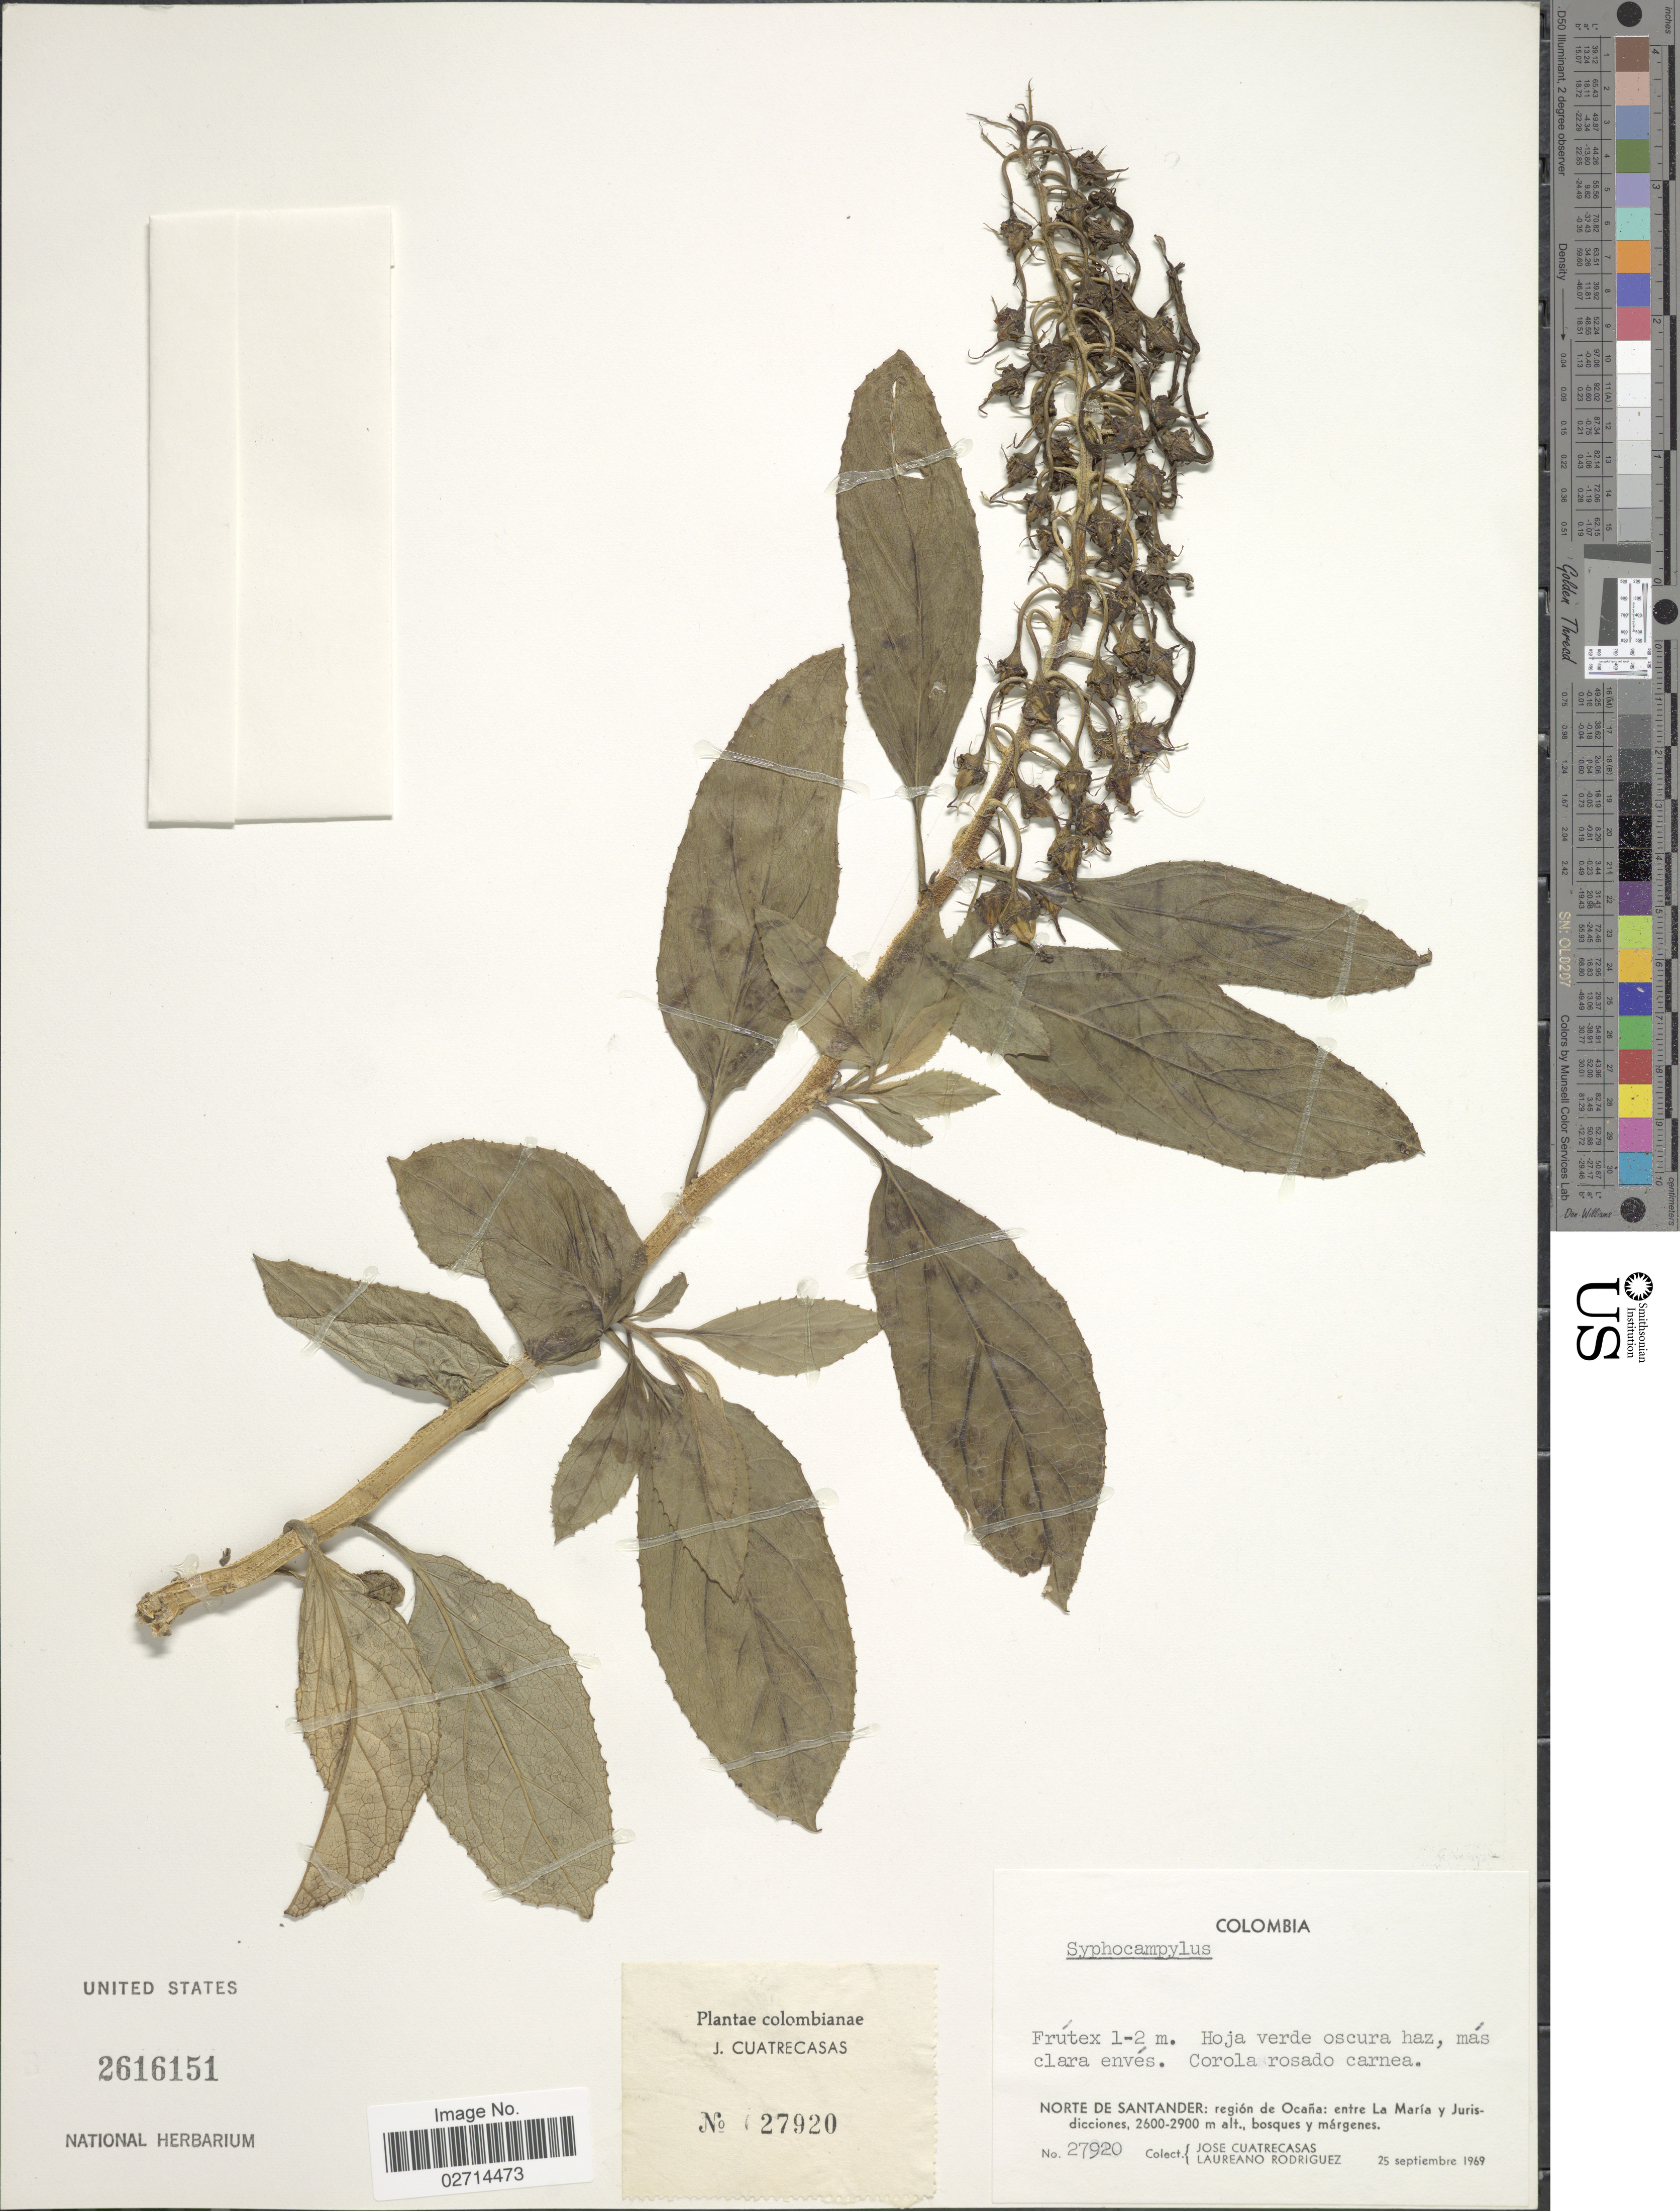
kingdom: Plantae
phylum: Tracheophyta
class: Magnoliopsida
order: Asterales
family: Campanulaceae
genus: Siphocampylus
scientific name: Siphocampylus sp.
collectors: J. Cuatrecasas & L. Rodriguez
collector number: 27920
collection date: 1969-09-25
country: Colombia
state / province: Norte de Santander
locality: Region de Ocana: entre La Maria y Jurissicciones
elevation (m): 2600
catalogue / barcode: US 2616151